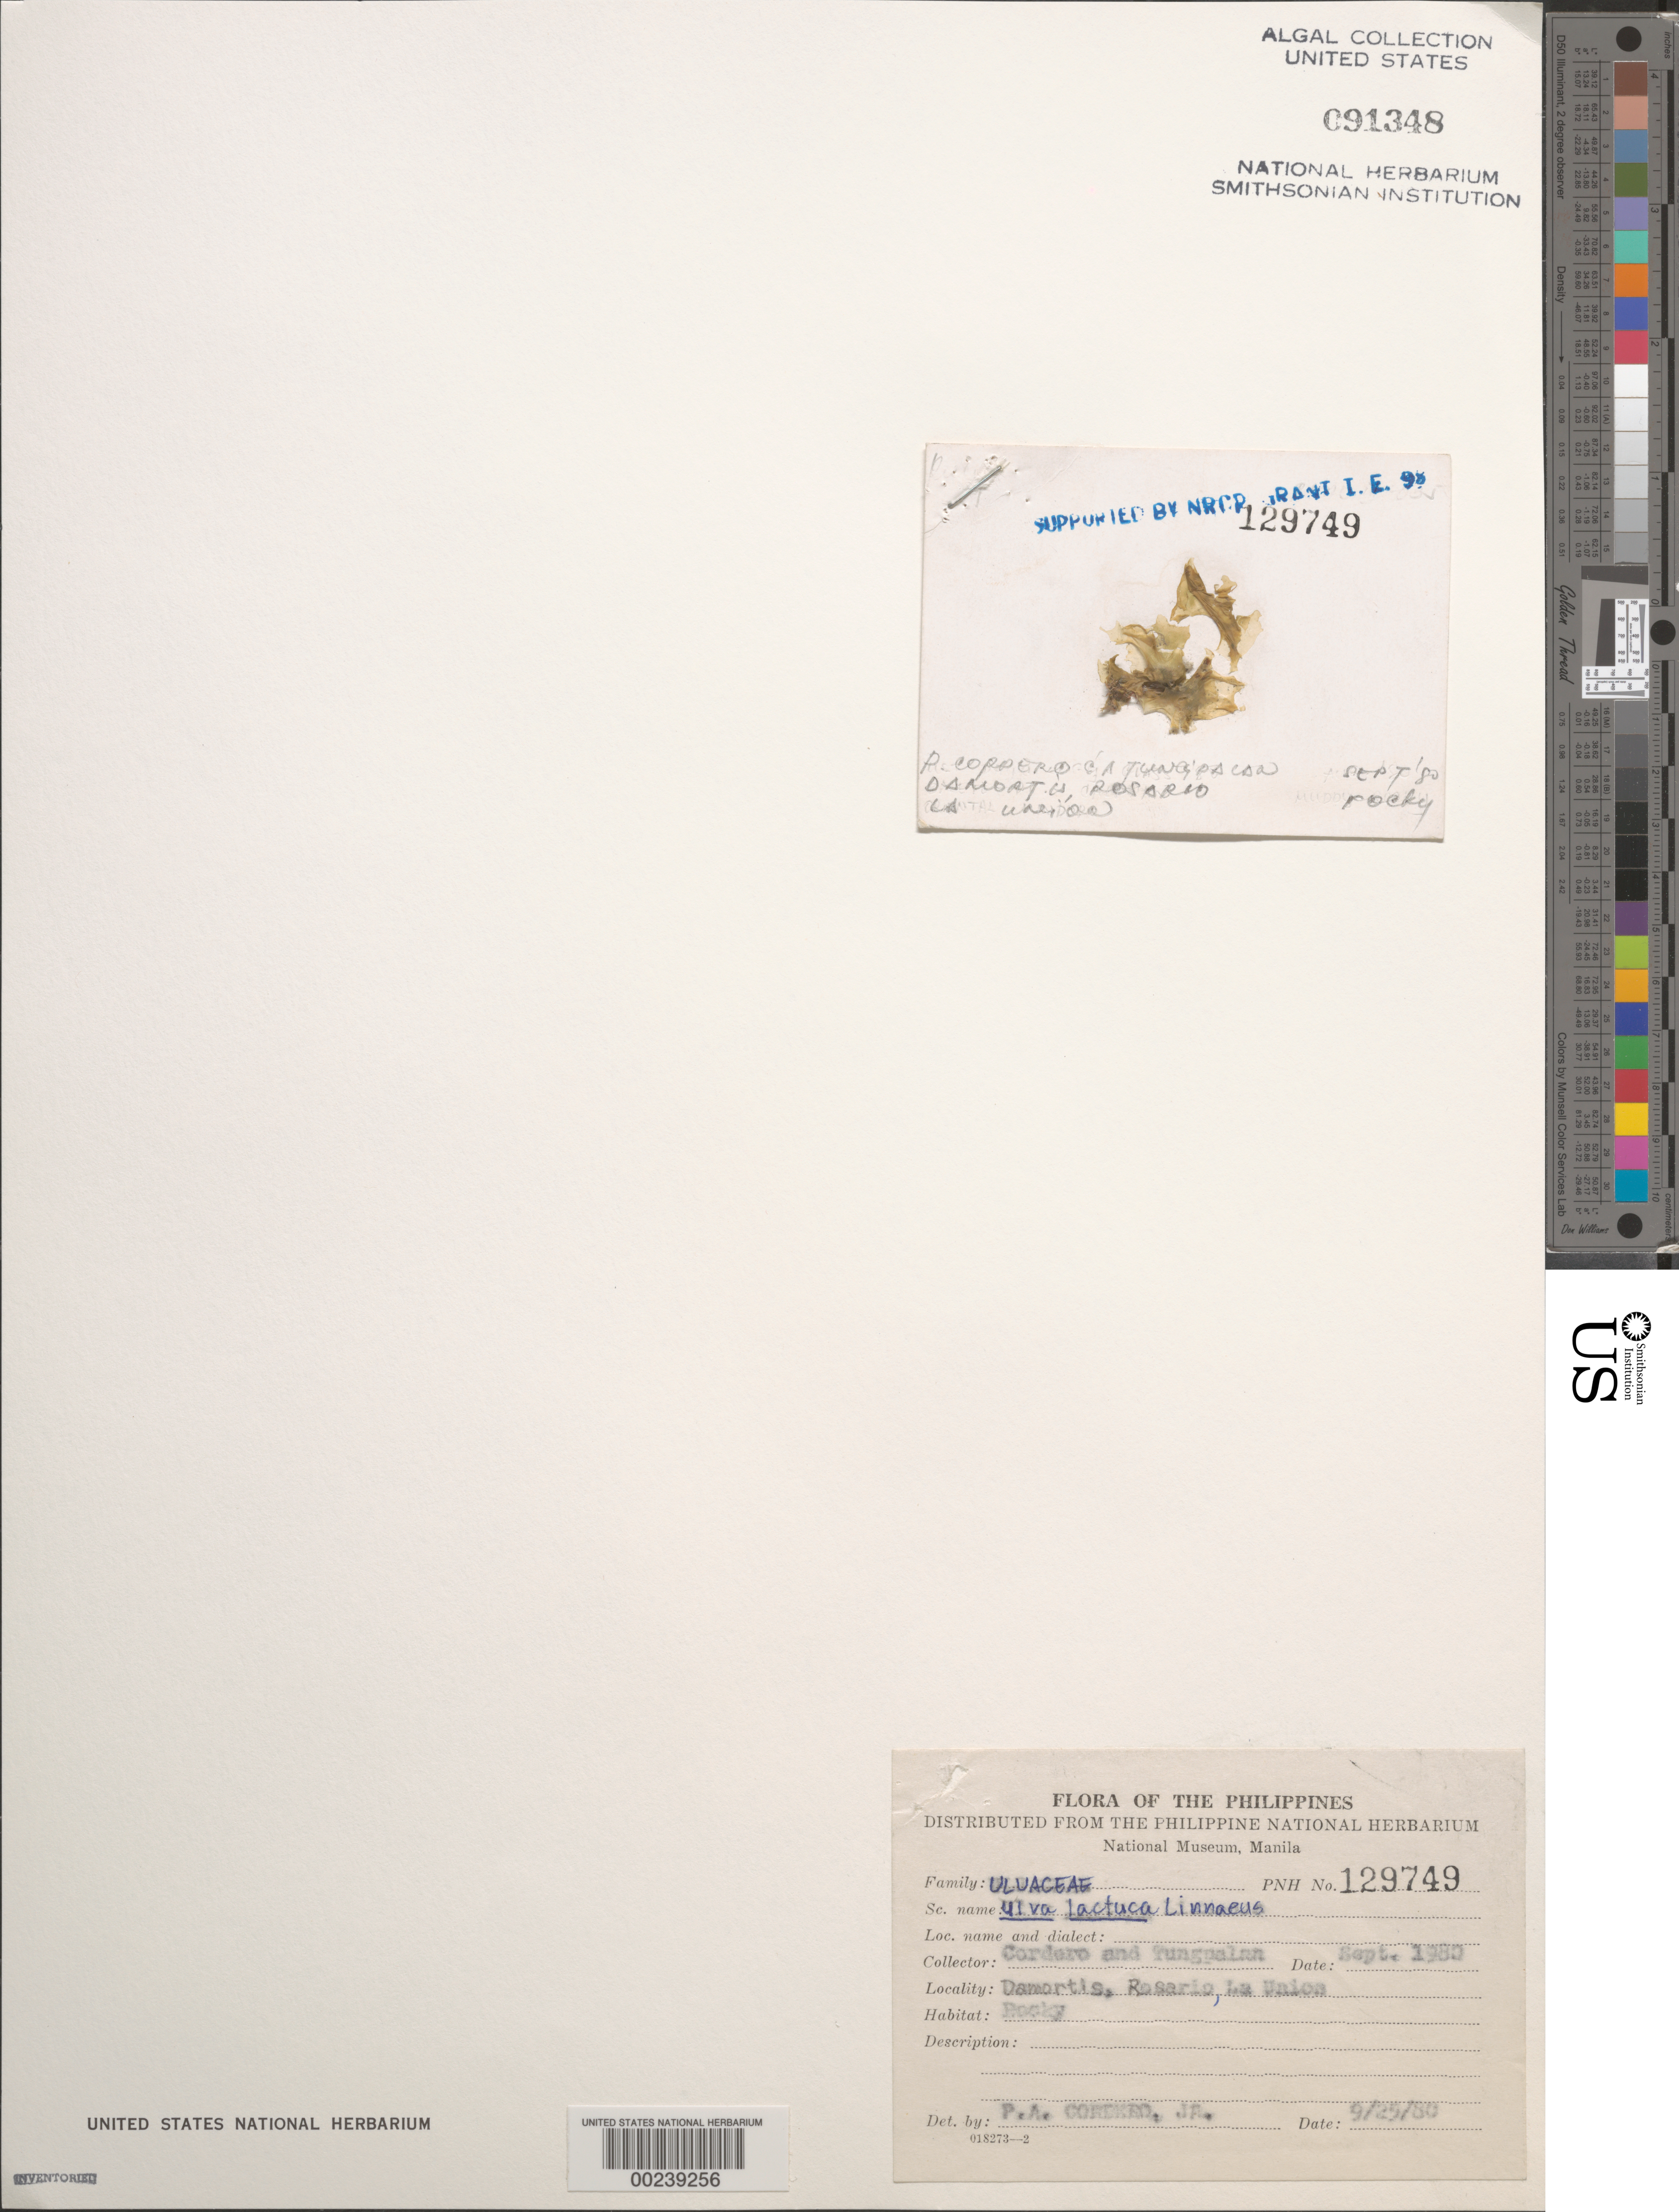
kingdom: Plantae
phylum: Chlorophyta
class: Ulvophyceae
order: Ulvales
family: Ulvaceae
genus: Ulva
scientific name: Ulva lactuca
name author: L.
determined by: Cordero, P. A., Jr.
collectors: P. A. Cordero & A. Tungpalan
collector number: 129749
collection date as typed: Sep 1980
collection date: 1980-09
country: Philippines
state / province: Ilocos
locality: Damortis, rosario, la union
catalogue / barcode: US 91348